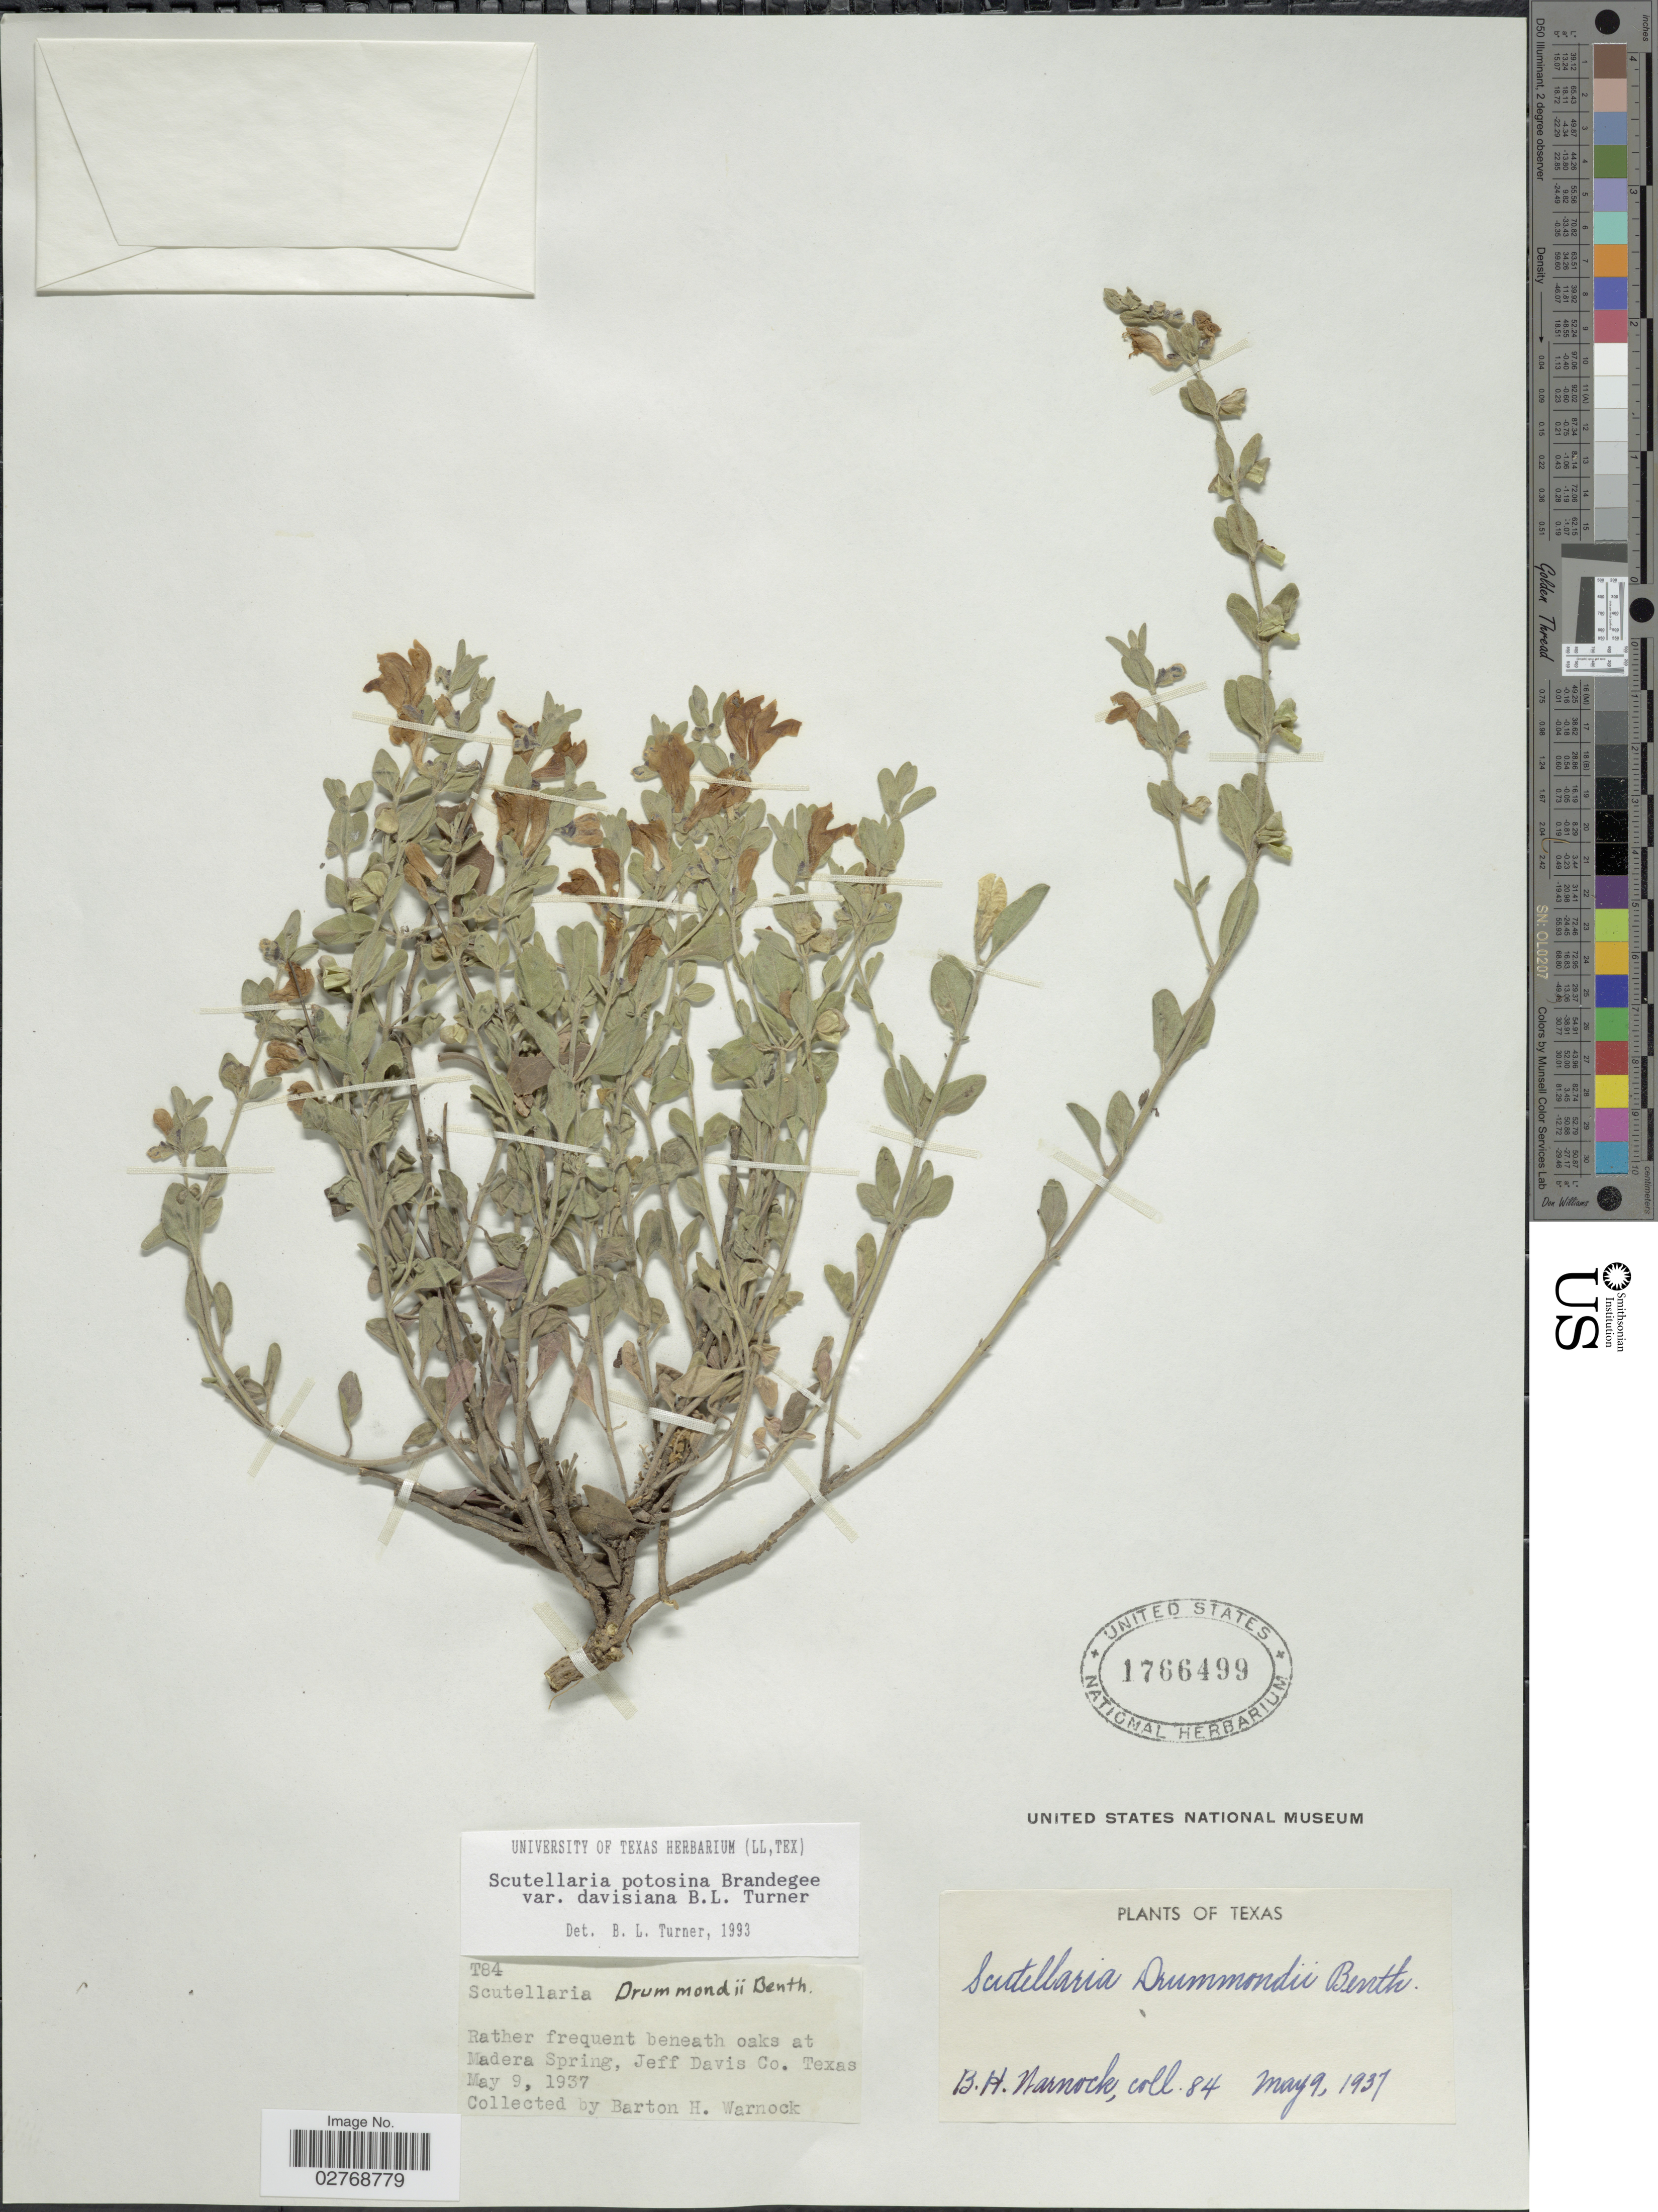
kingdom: Plantae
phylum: Tracheophyta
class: Magnoliopsida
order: Lamiales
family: Lamiaceae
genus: Scutellaria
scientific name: Scutellaria potosina var. davisiana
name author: B.L. Turner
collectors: B. H. Warnock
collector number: T84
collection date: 1937-05-09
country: United States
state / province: Texas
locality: Madera Spring, Jeff Davis Co.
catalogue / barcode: US 1766499